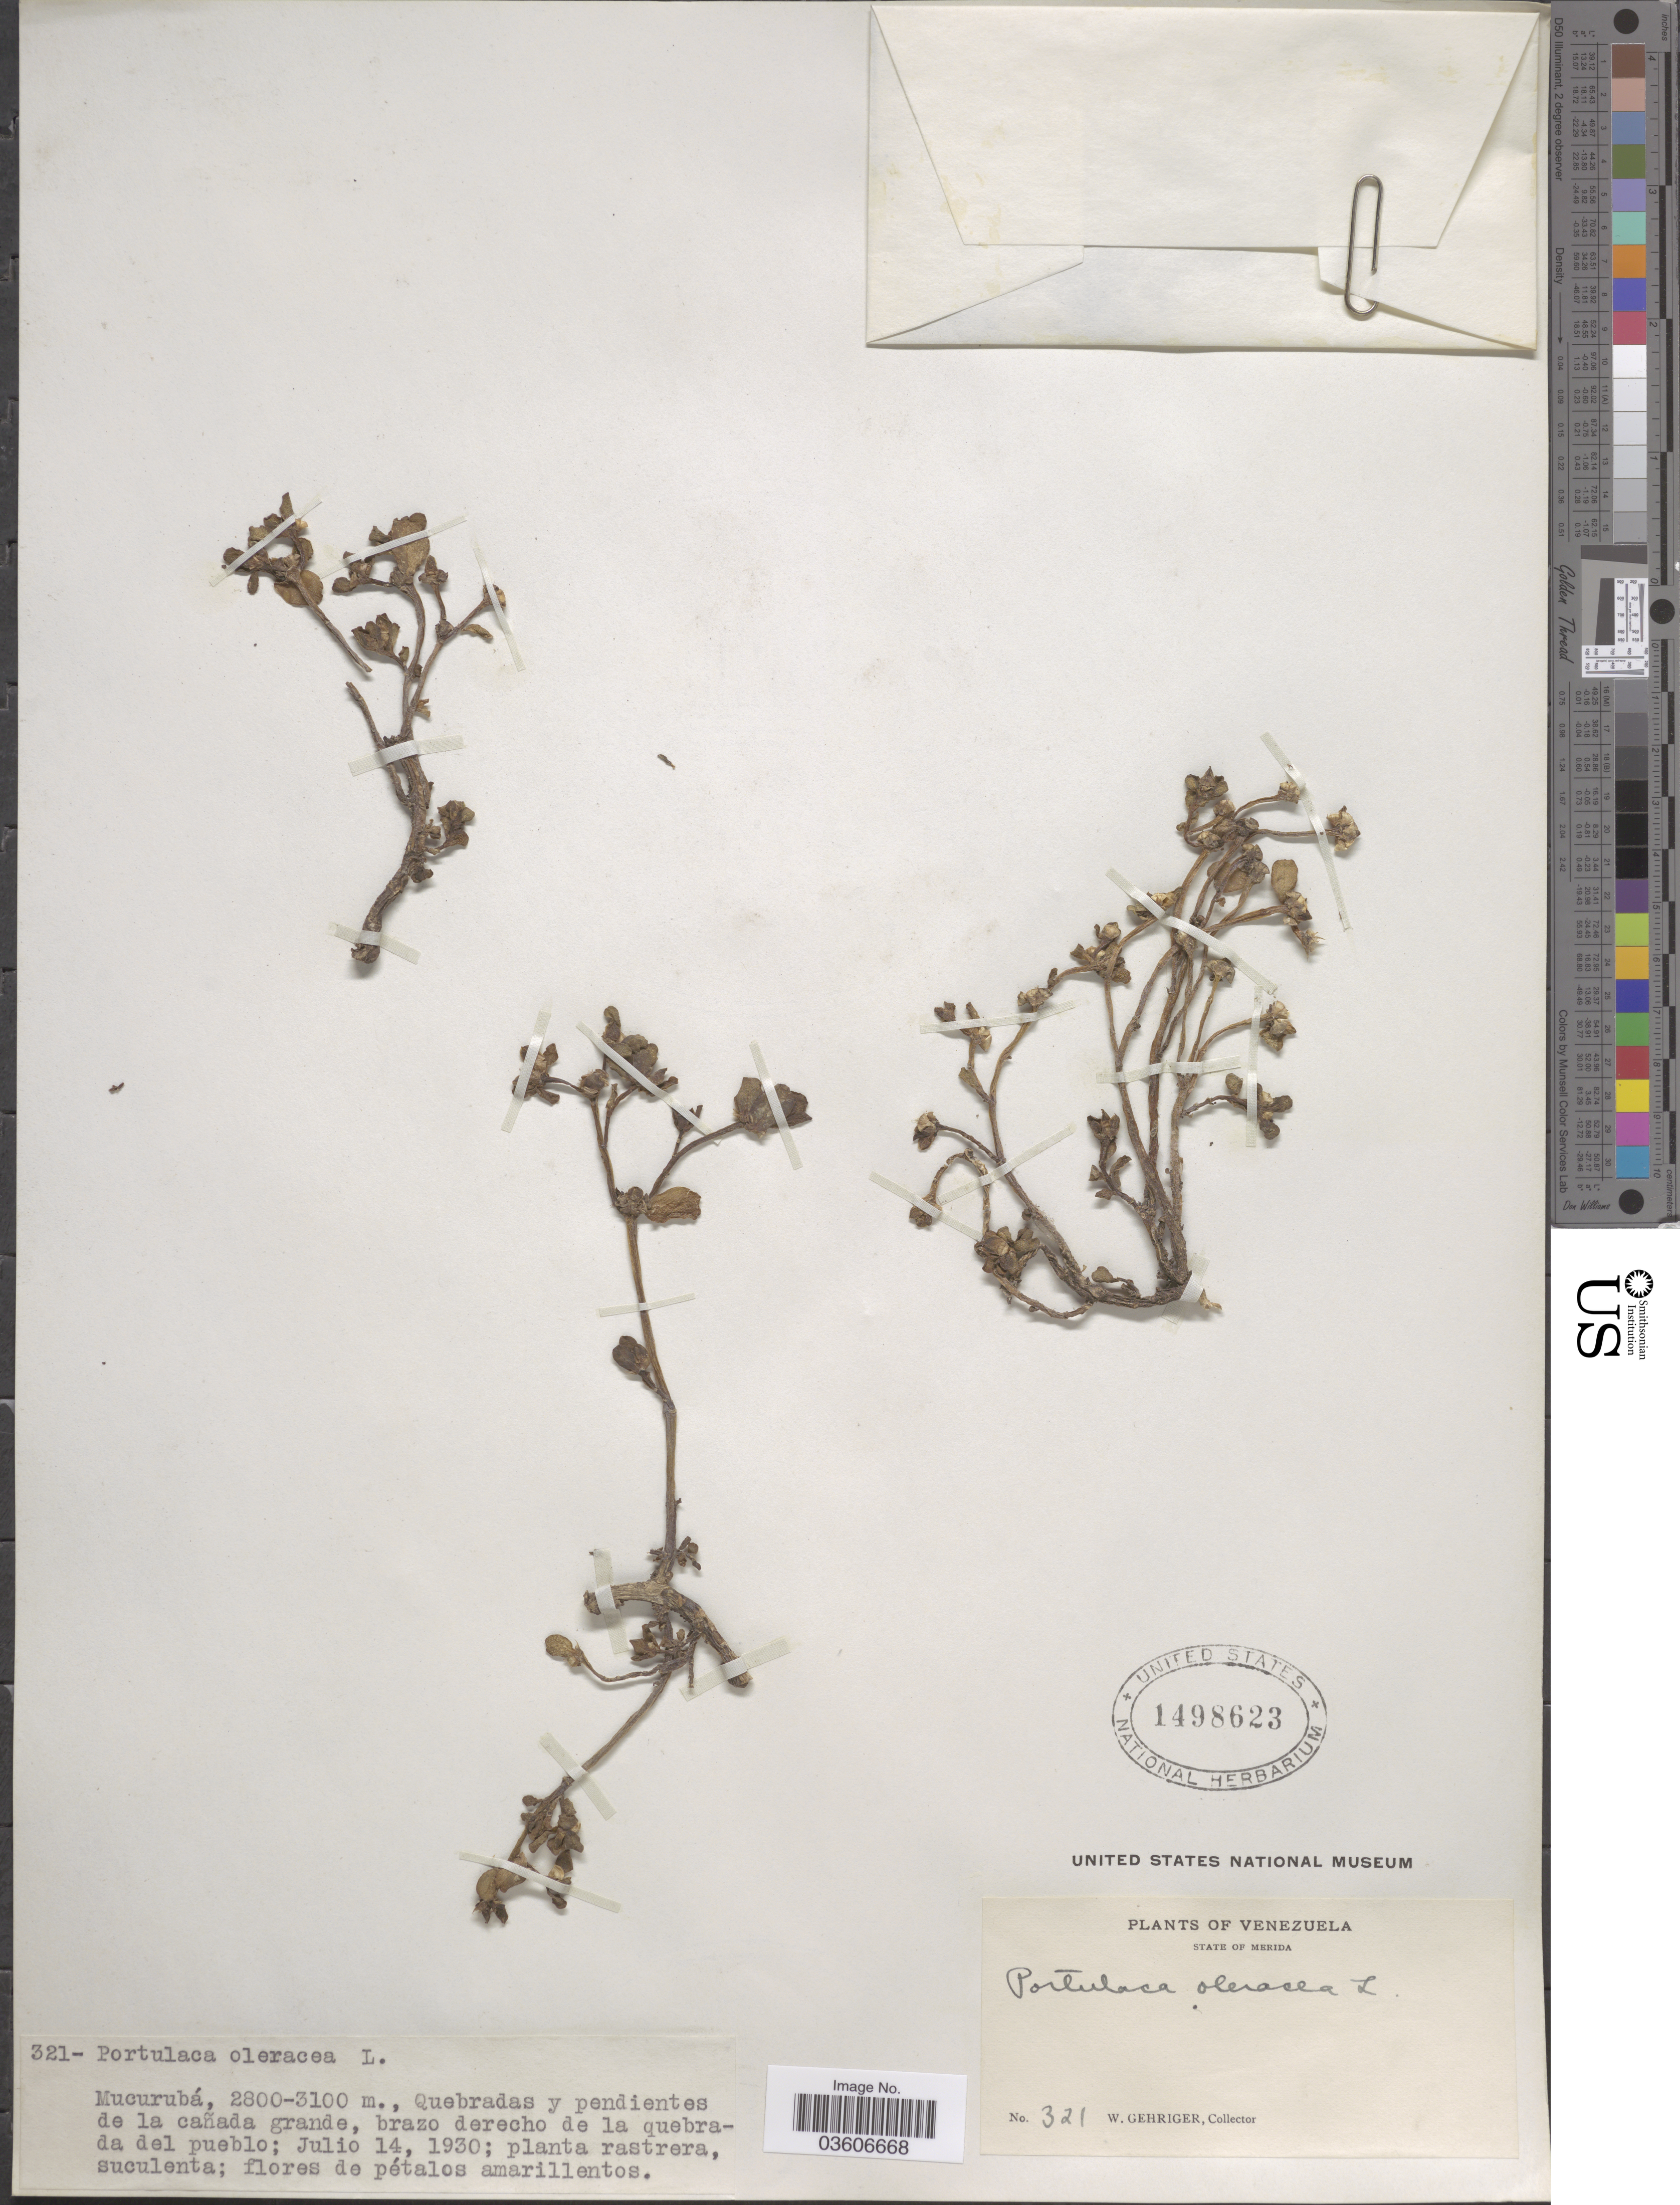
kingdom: Plantae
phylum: Tracheophyta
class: Magnoliopsida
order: Caryophyllales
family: Portulacaceae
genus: Portulaca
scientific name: Portulaca oleracea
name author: L.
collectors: W. Gehriger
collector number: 321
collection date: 1930-07-14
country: Venezuela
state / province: Mérida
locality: Mucurubá.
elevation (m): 2800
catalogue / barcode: US 1498623